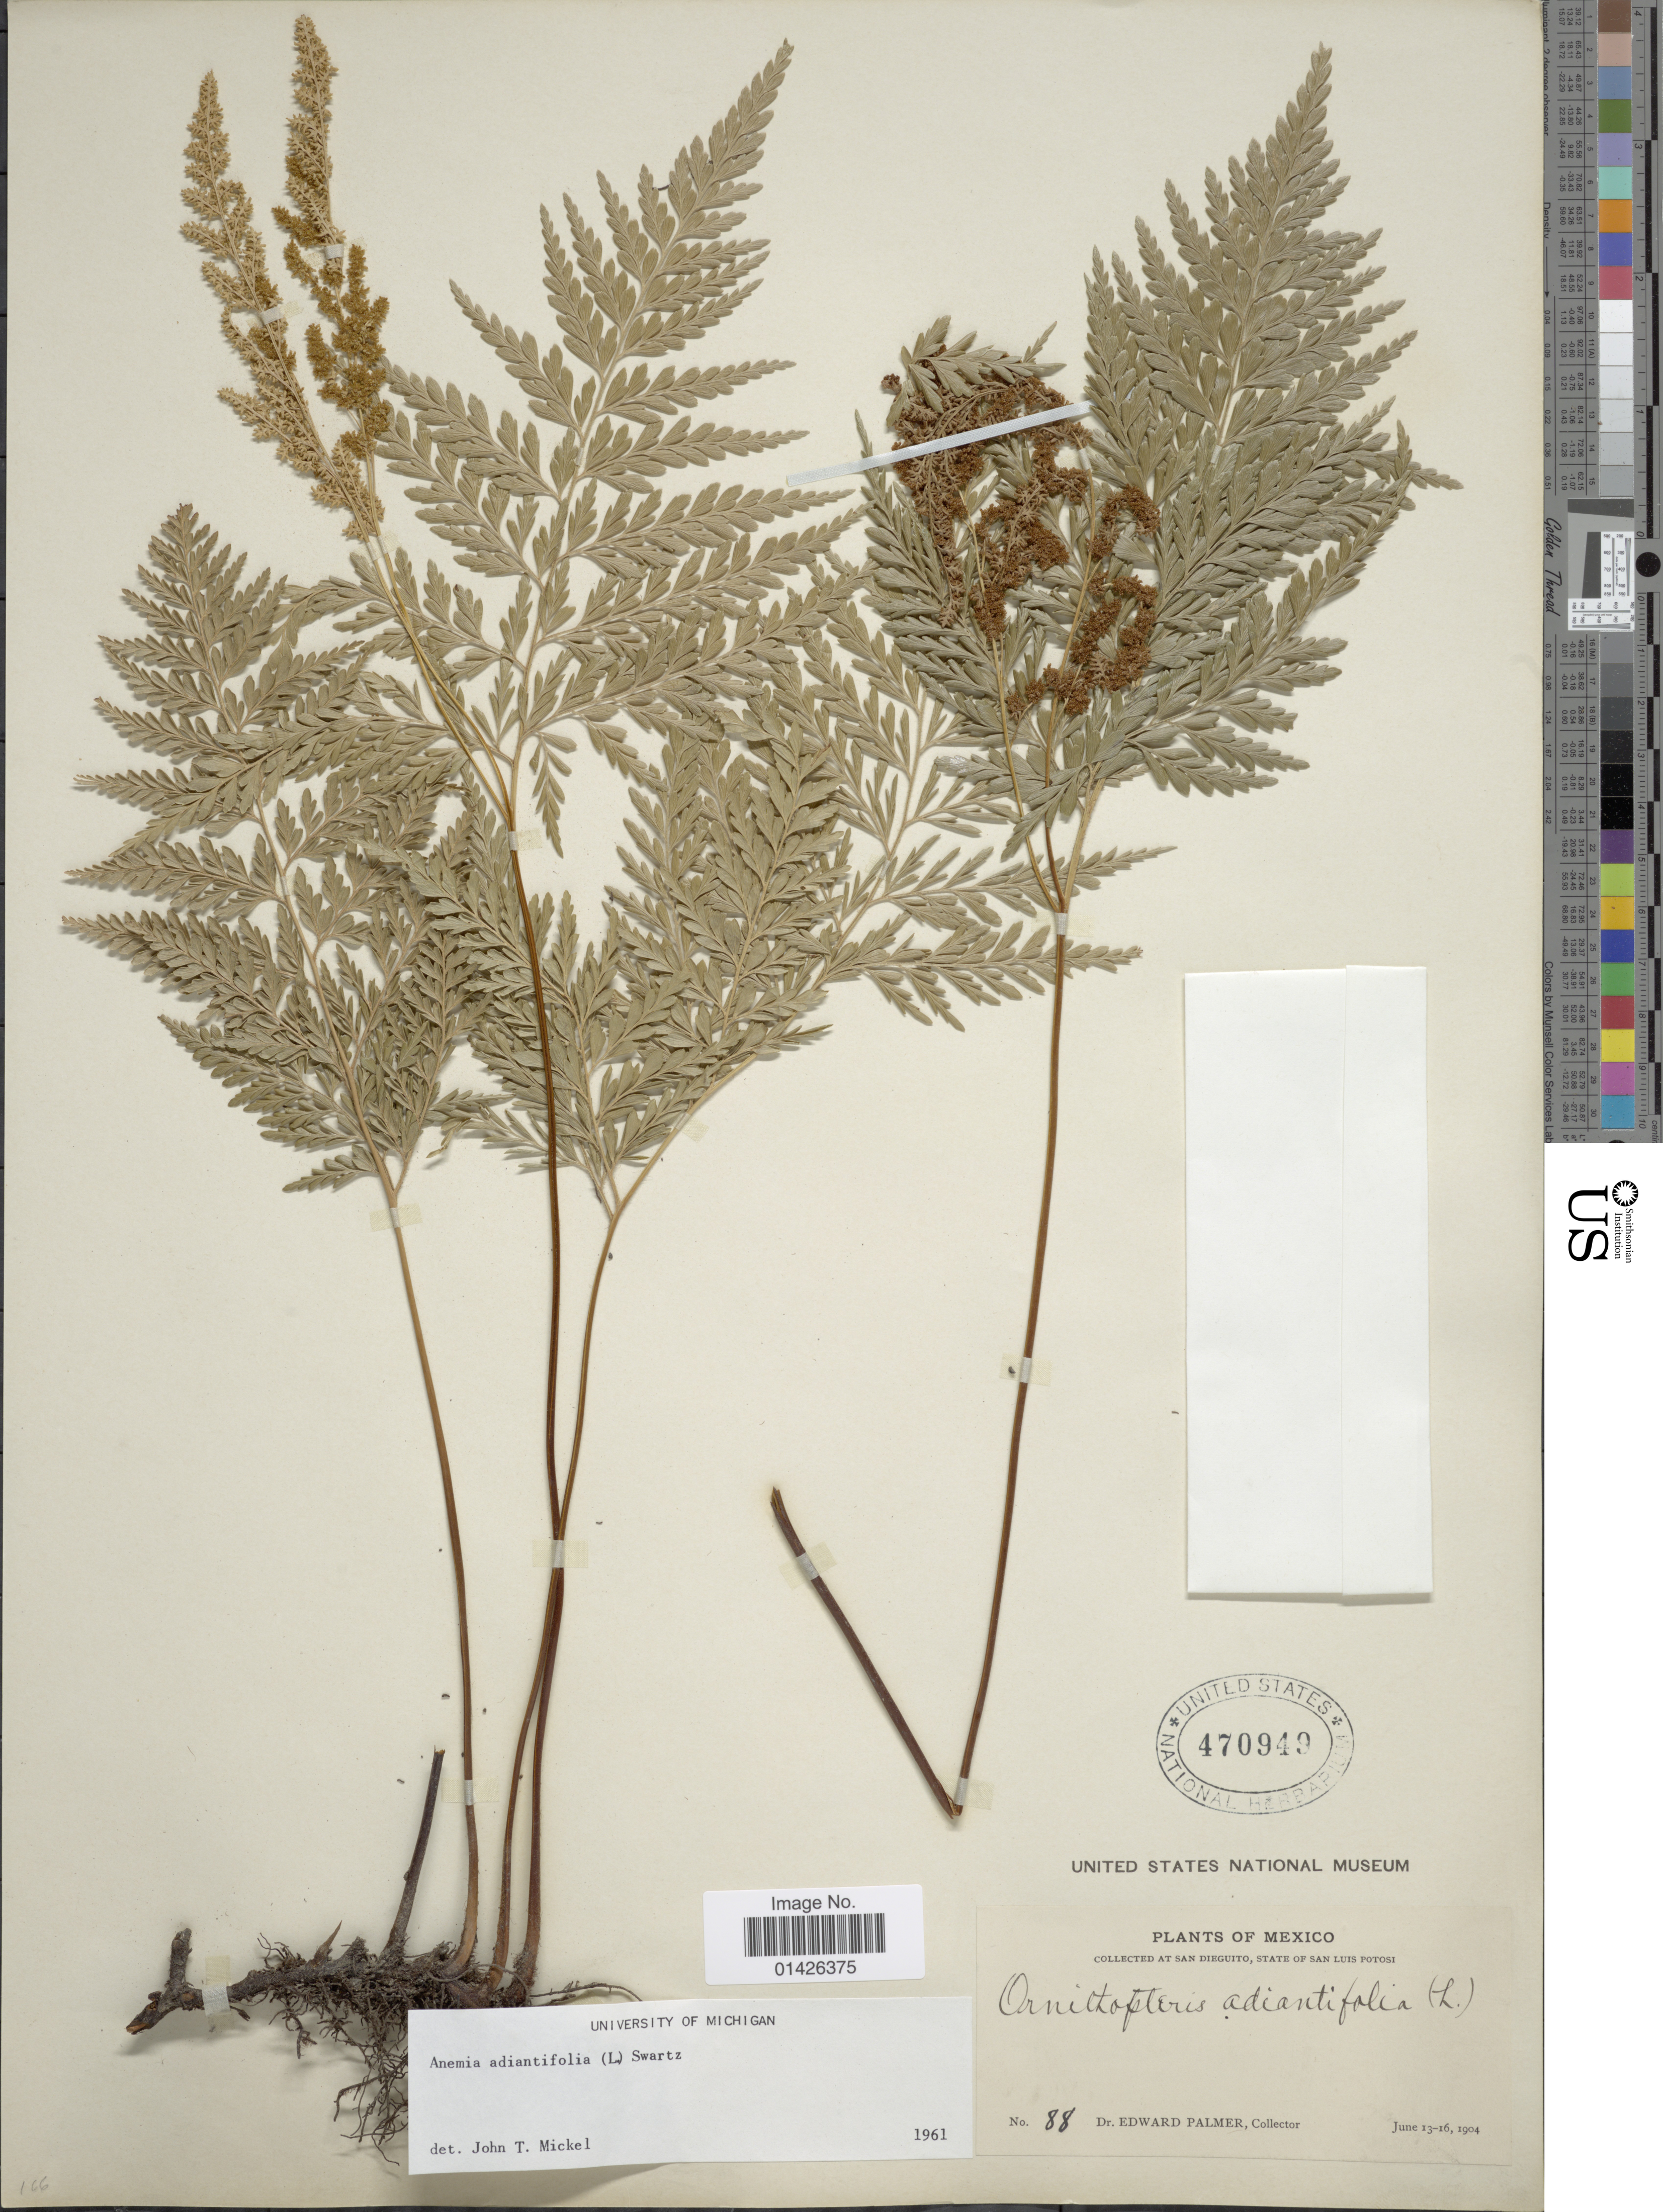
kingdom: Plantae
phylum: Tracheophyta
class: Polypodiopsida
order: Schizaeales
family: Anemiaceae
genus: Anemia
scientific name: Anemia adiantifolia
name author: (L.) Sw.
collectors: E. Palmer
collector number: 88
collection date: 1904-06-13/1904-06-16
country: Mexico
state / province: San Luis Potosí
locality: At San Dieguito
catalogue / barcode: US 470949